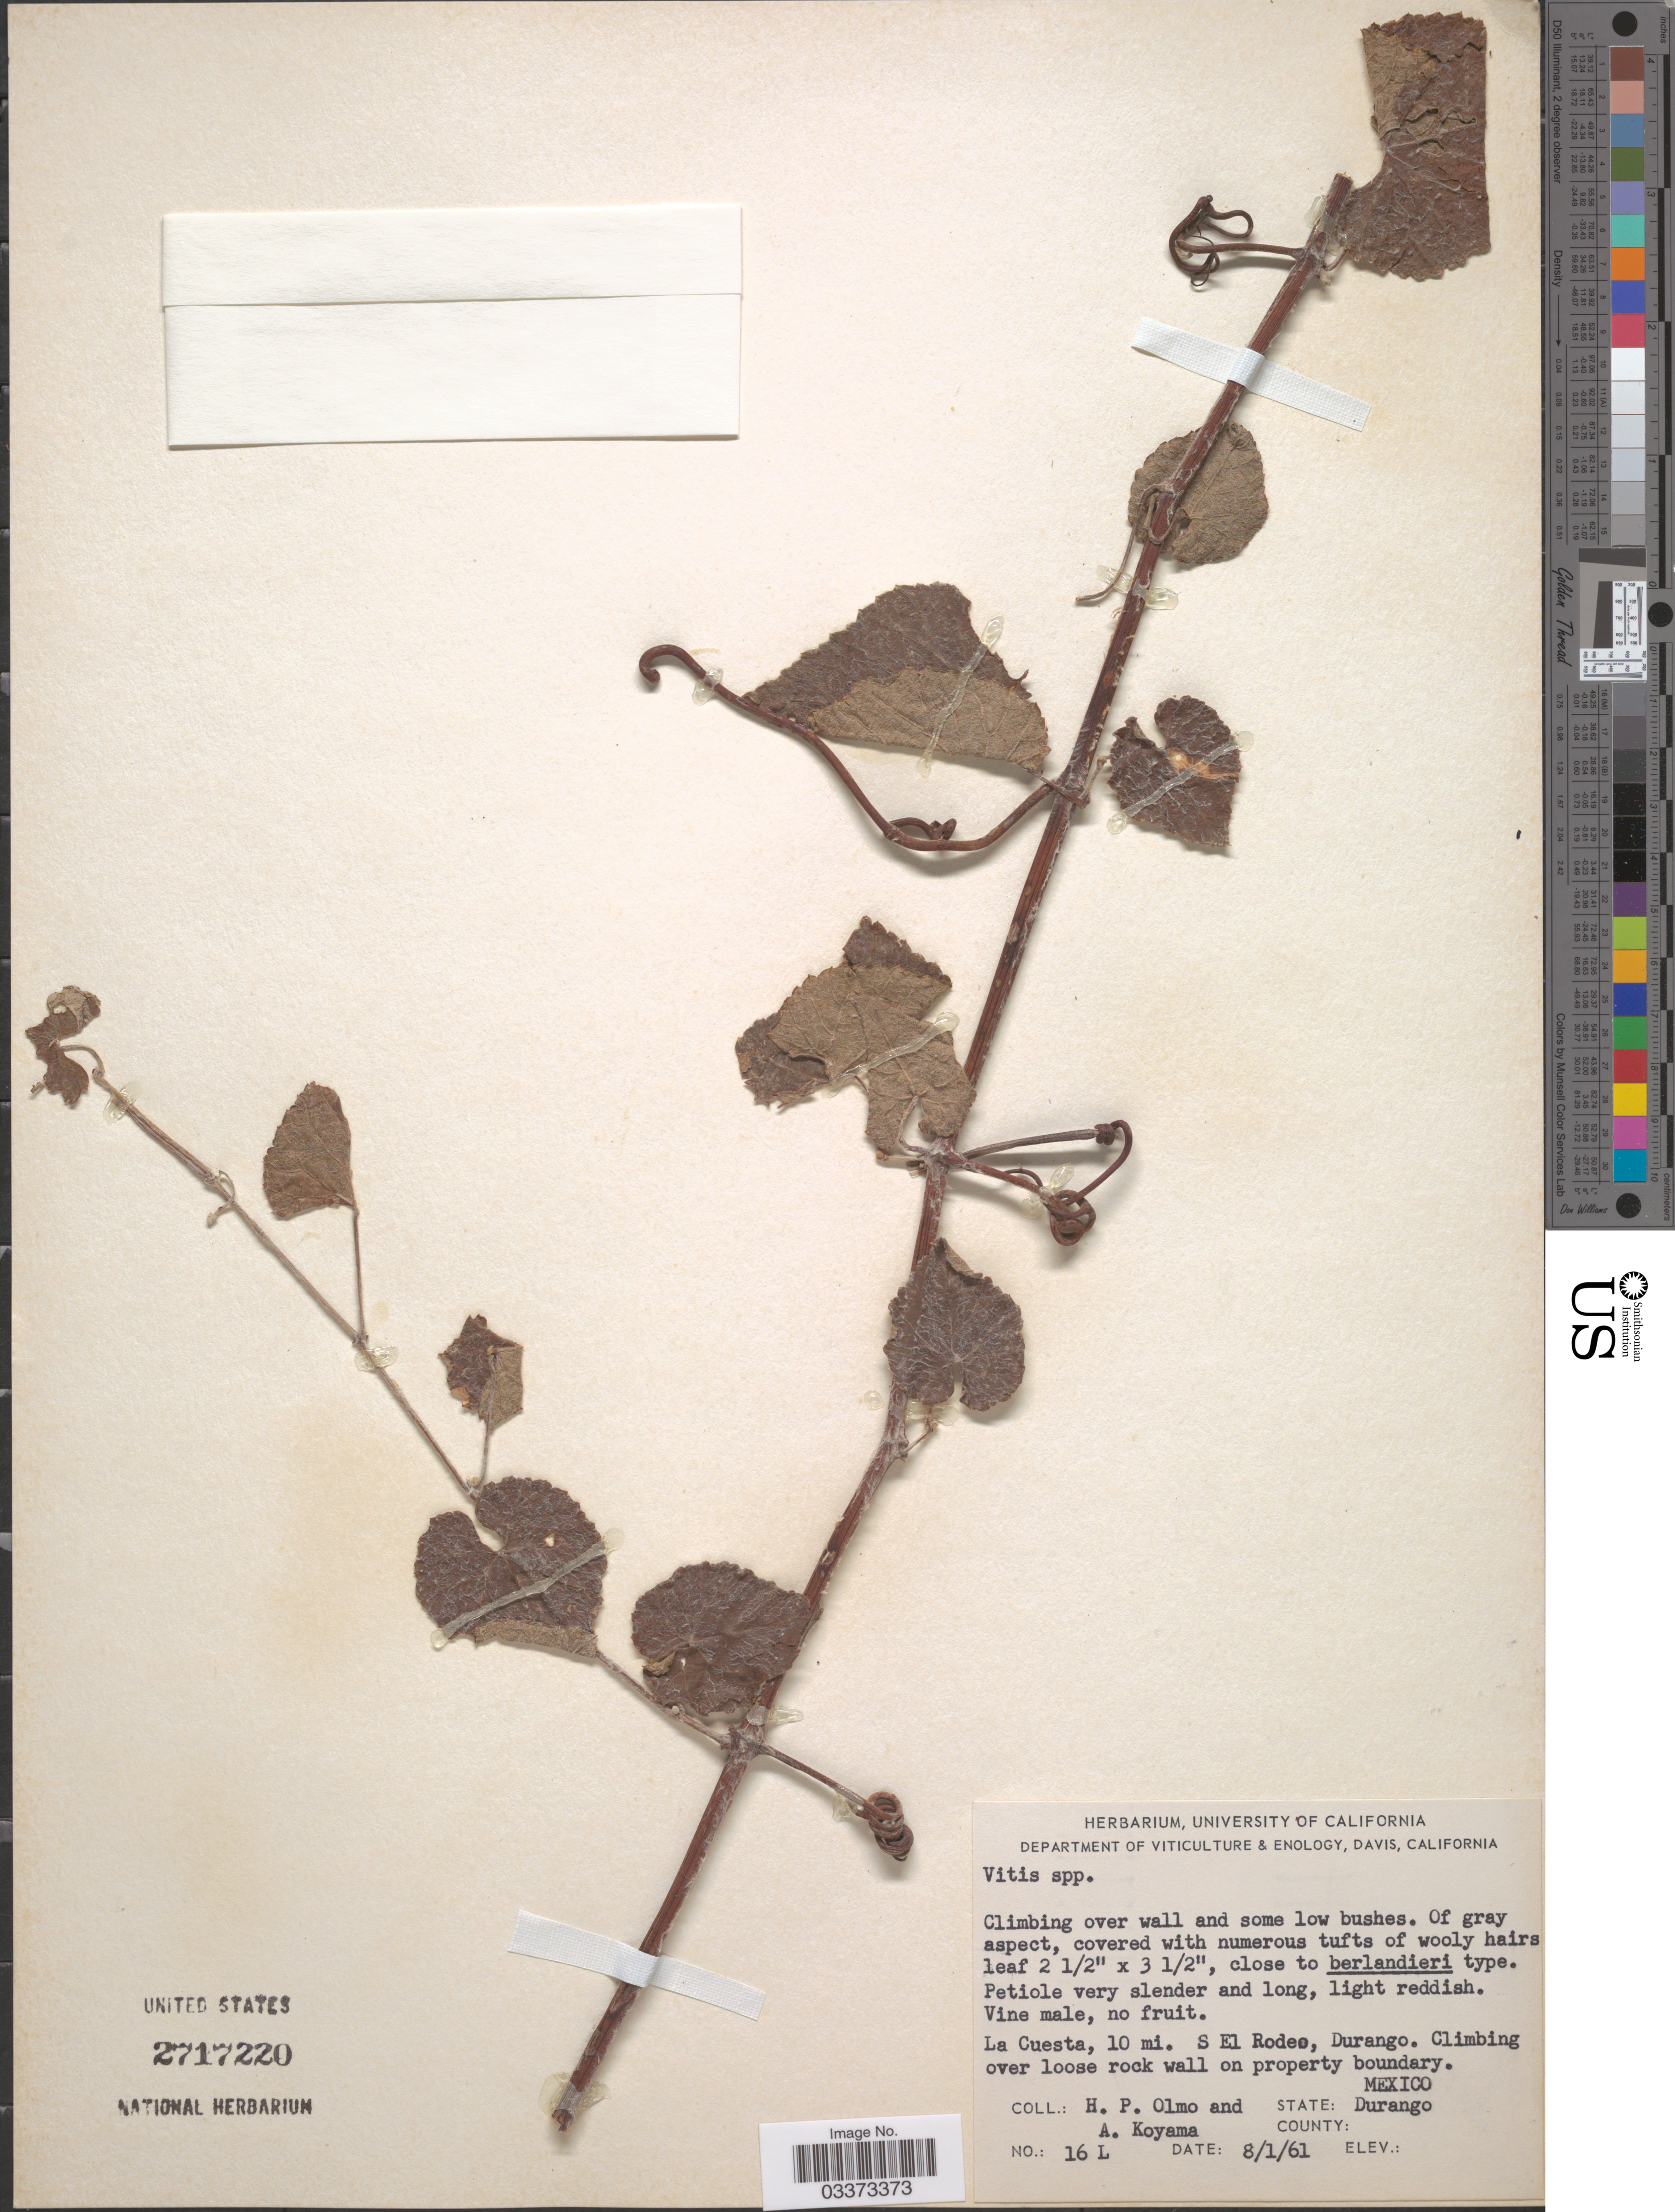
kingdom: Plantae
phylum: Tracheophyta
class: Magnoliopsida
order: Vitales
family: Vitaceae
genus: Vitis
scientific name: Vitis berlandieri x V. rupestris Scheele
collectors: H. Olmo & A. Koyama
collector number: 16 L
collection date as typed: Transcribed d/m/y: 8/1/61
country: Mexico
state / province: Durango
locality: La Cuesta, 10 mi. S El Rodeo. Climbing over loose rock wall on property boundary.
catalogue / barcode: US 2717220